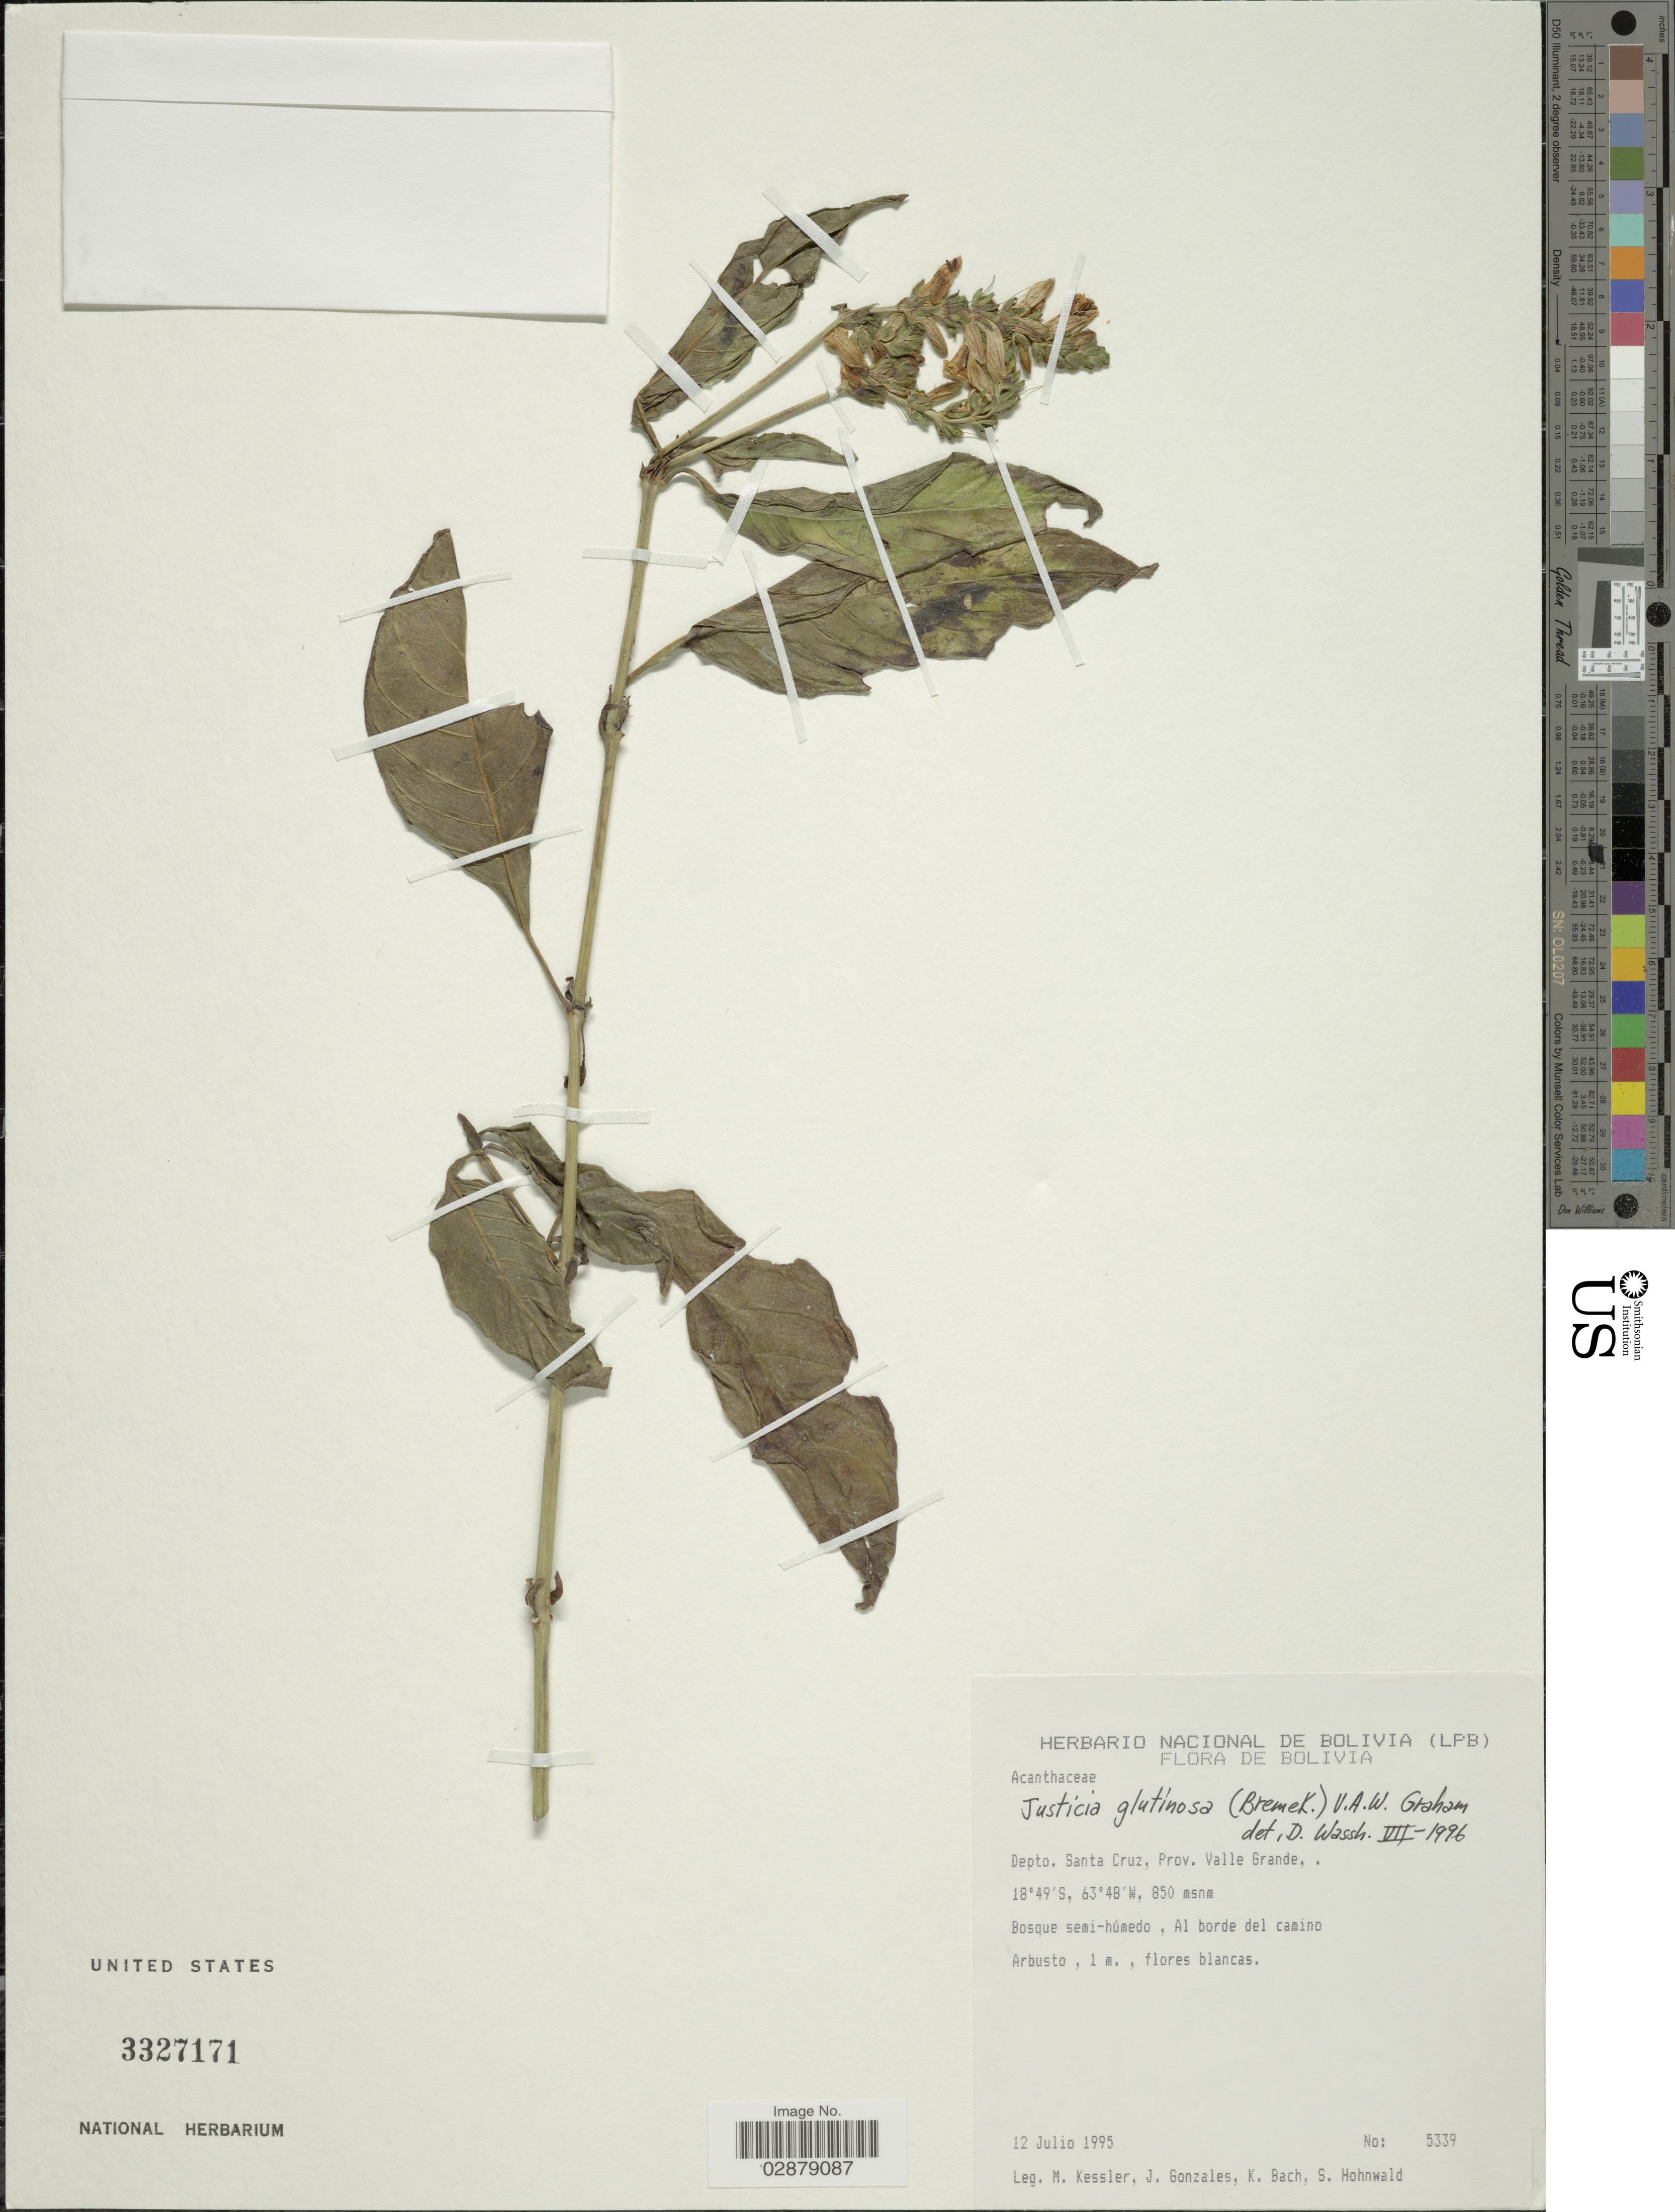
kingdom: Plantae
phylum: Tracheophyta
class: Magnoliopsida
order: Lamiales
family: Acanthaceae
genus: Justicia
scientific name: Justicia glutinosa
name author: (Bremek.) V.A.W. Graham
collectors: M. Kessler, J. Gonzales, K. Bach & S. Hohnwald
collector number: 5339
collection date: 1995-07-12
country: Bolivia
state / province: Santa Cruz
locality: Depto. Santa Cruz, Prov. Valle Grande.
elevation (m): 850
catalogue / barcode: US 3327171